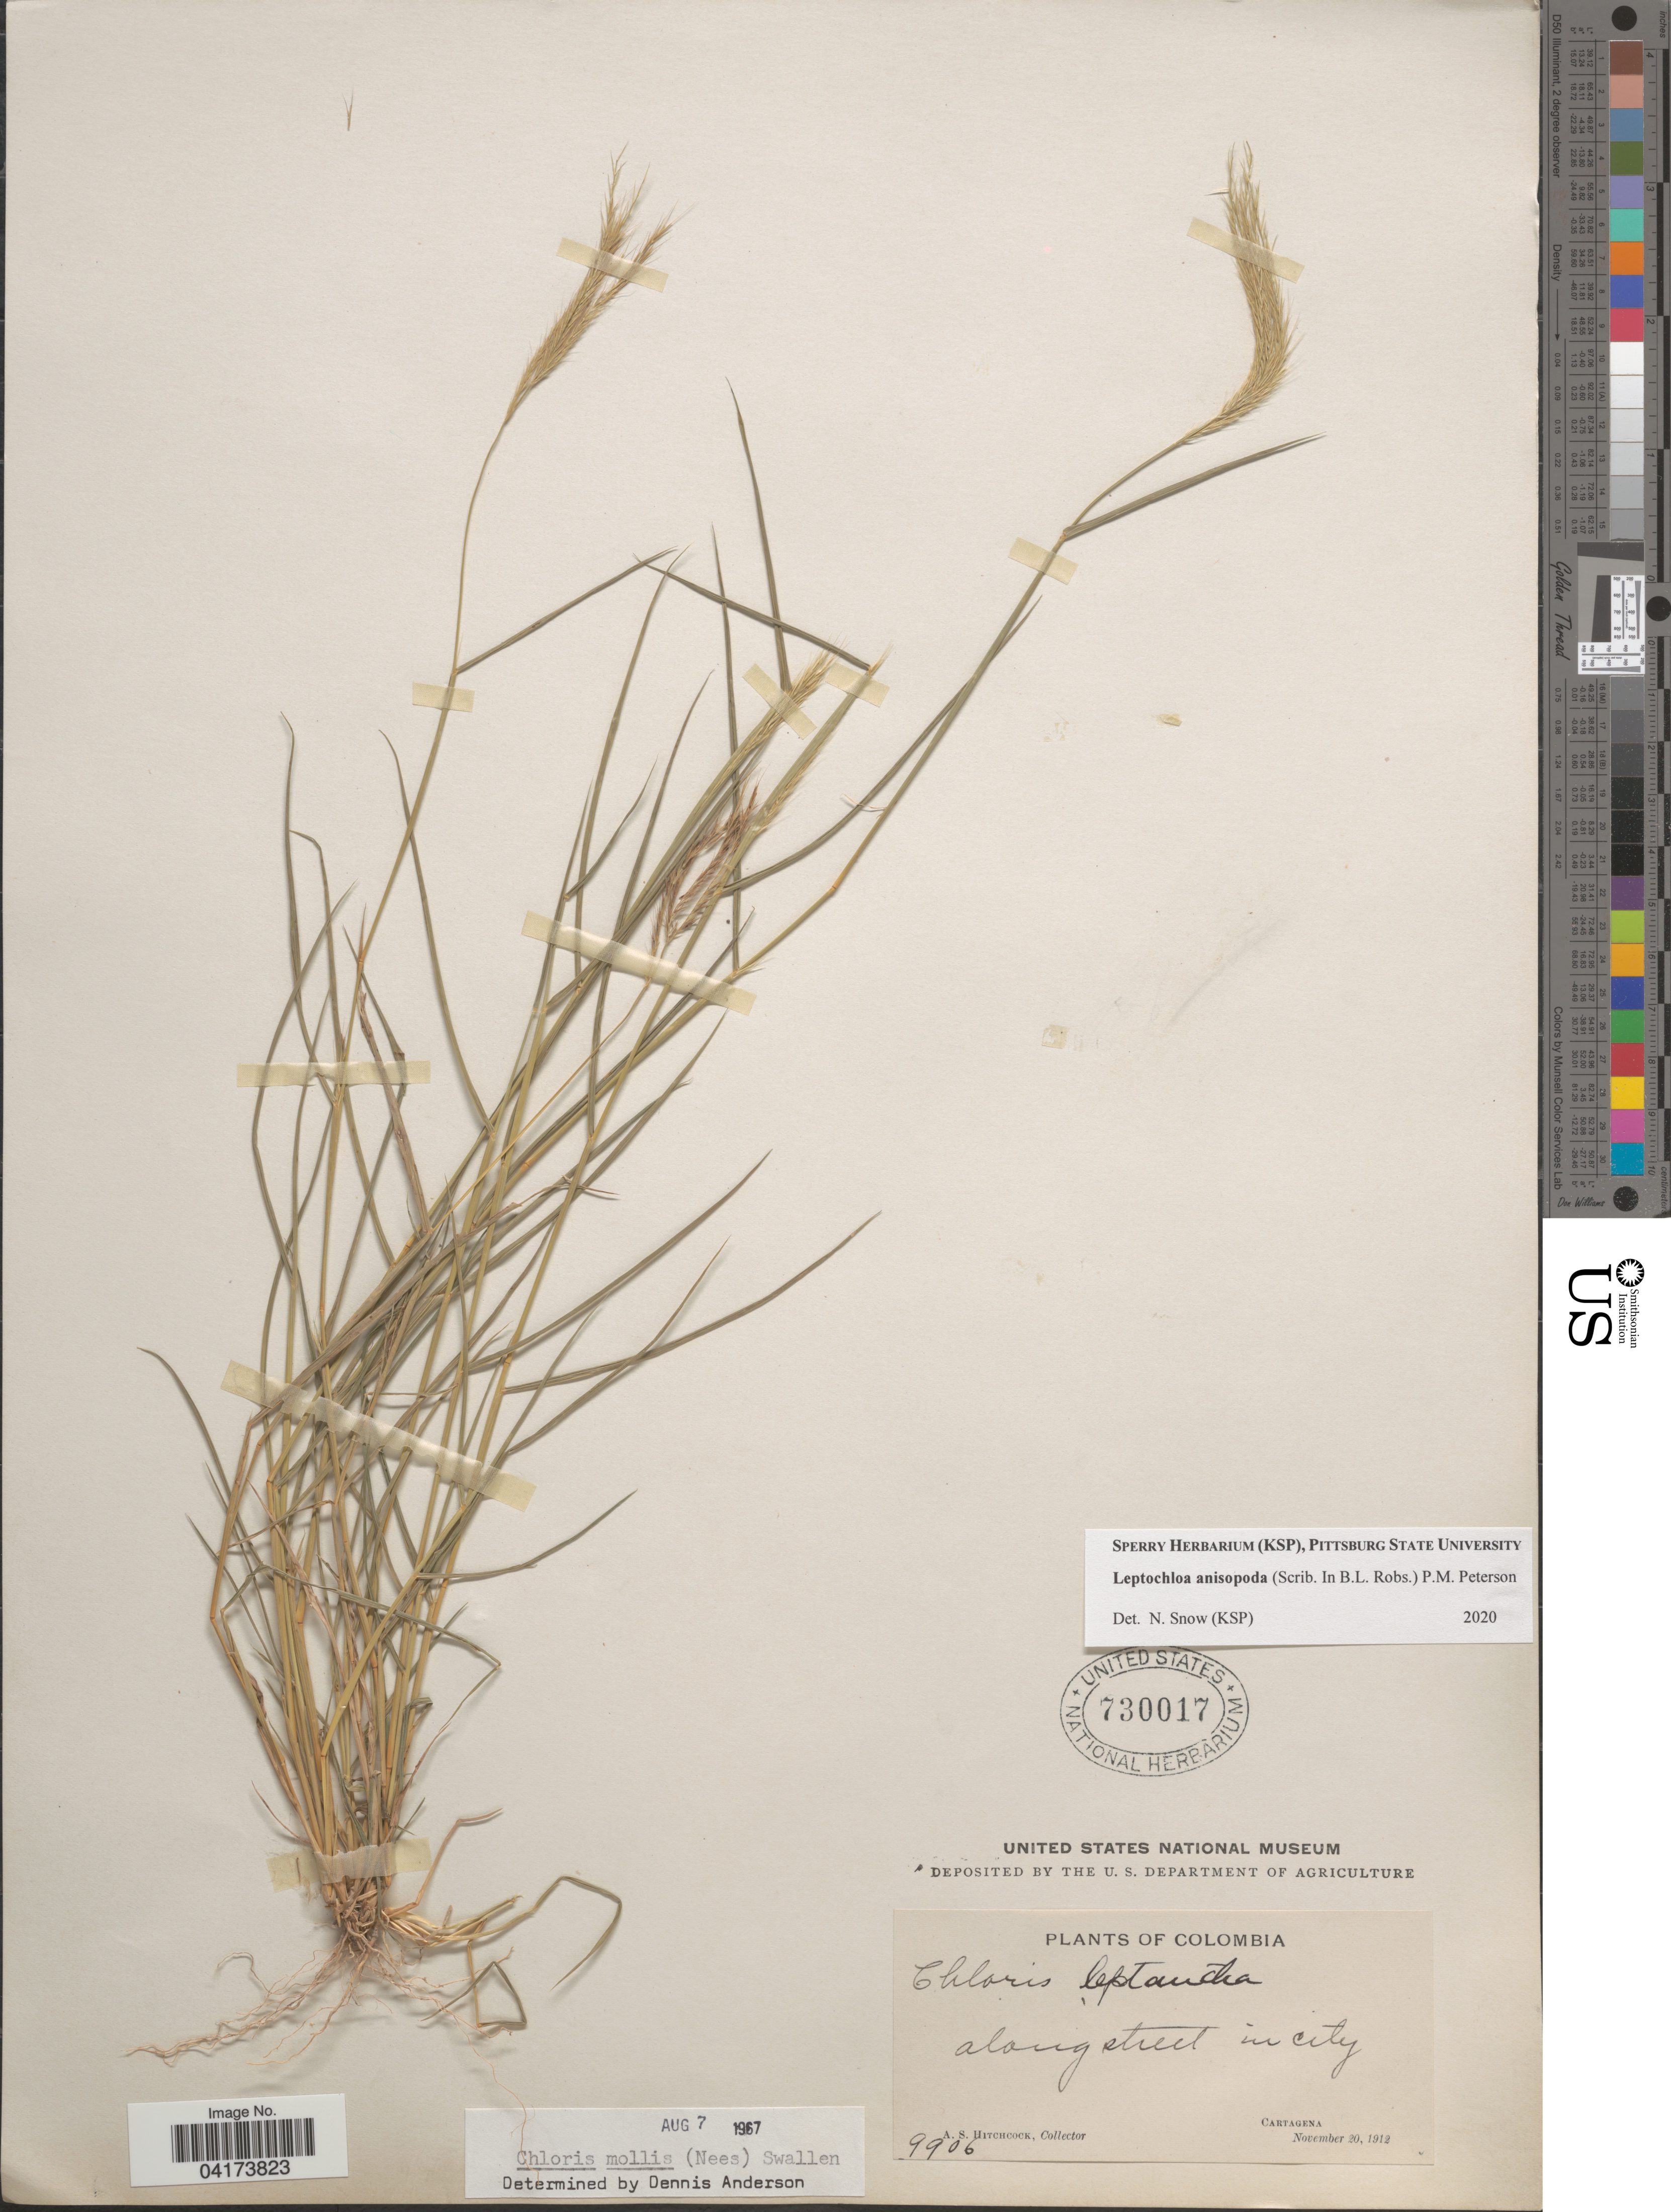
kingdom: Plantae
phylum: Tracheophyta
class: Liliopsida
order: Poales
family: Poaceae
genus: Leptochloa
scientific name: Leptochloa anisopoda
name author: (B.L. Rob. ex Scribn.) P.M. Peterson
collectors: A. S. Hitchcock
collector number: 9906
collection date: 1912-11-20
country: Colombia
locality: Along street in city. Cartagena.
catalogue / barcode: US 730017